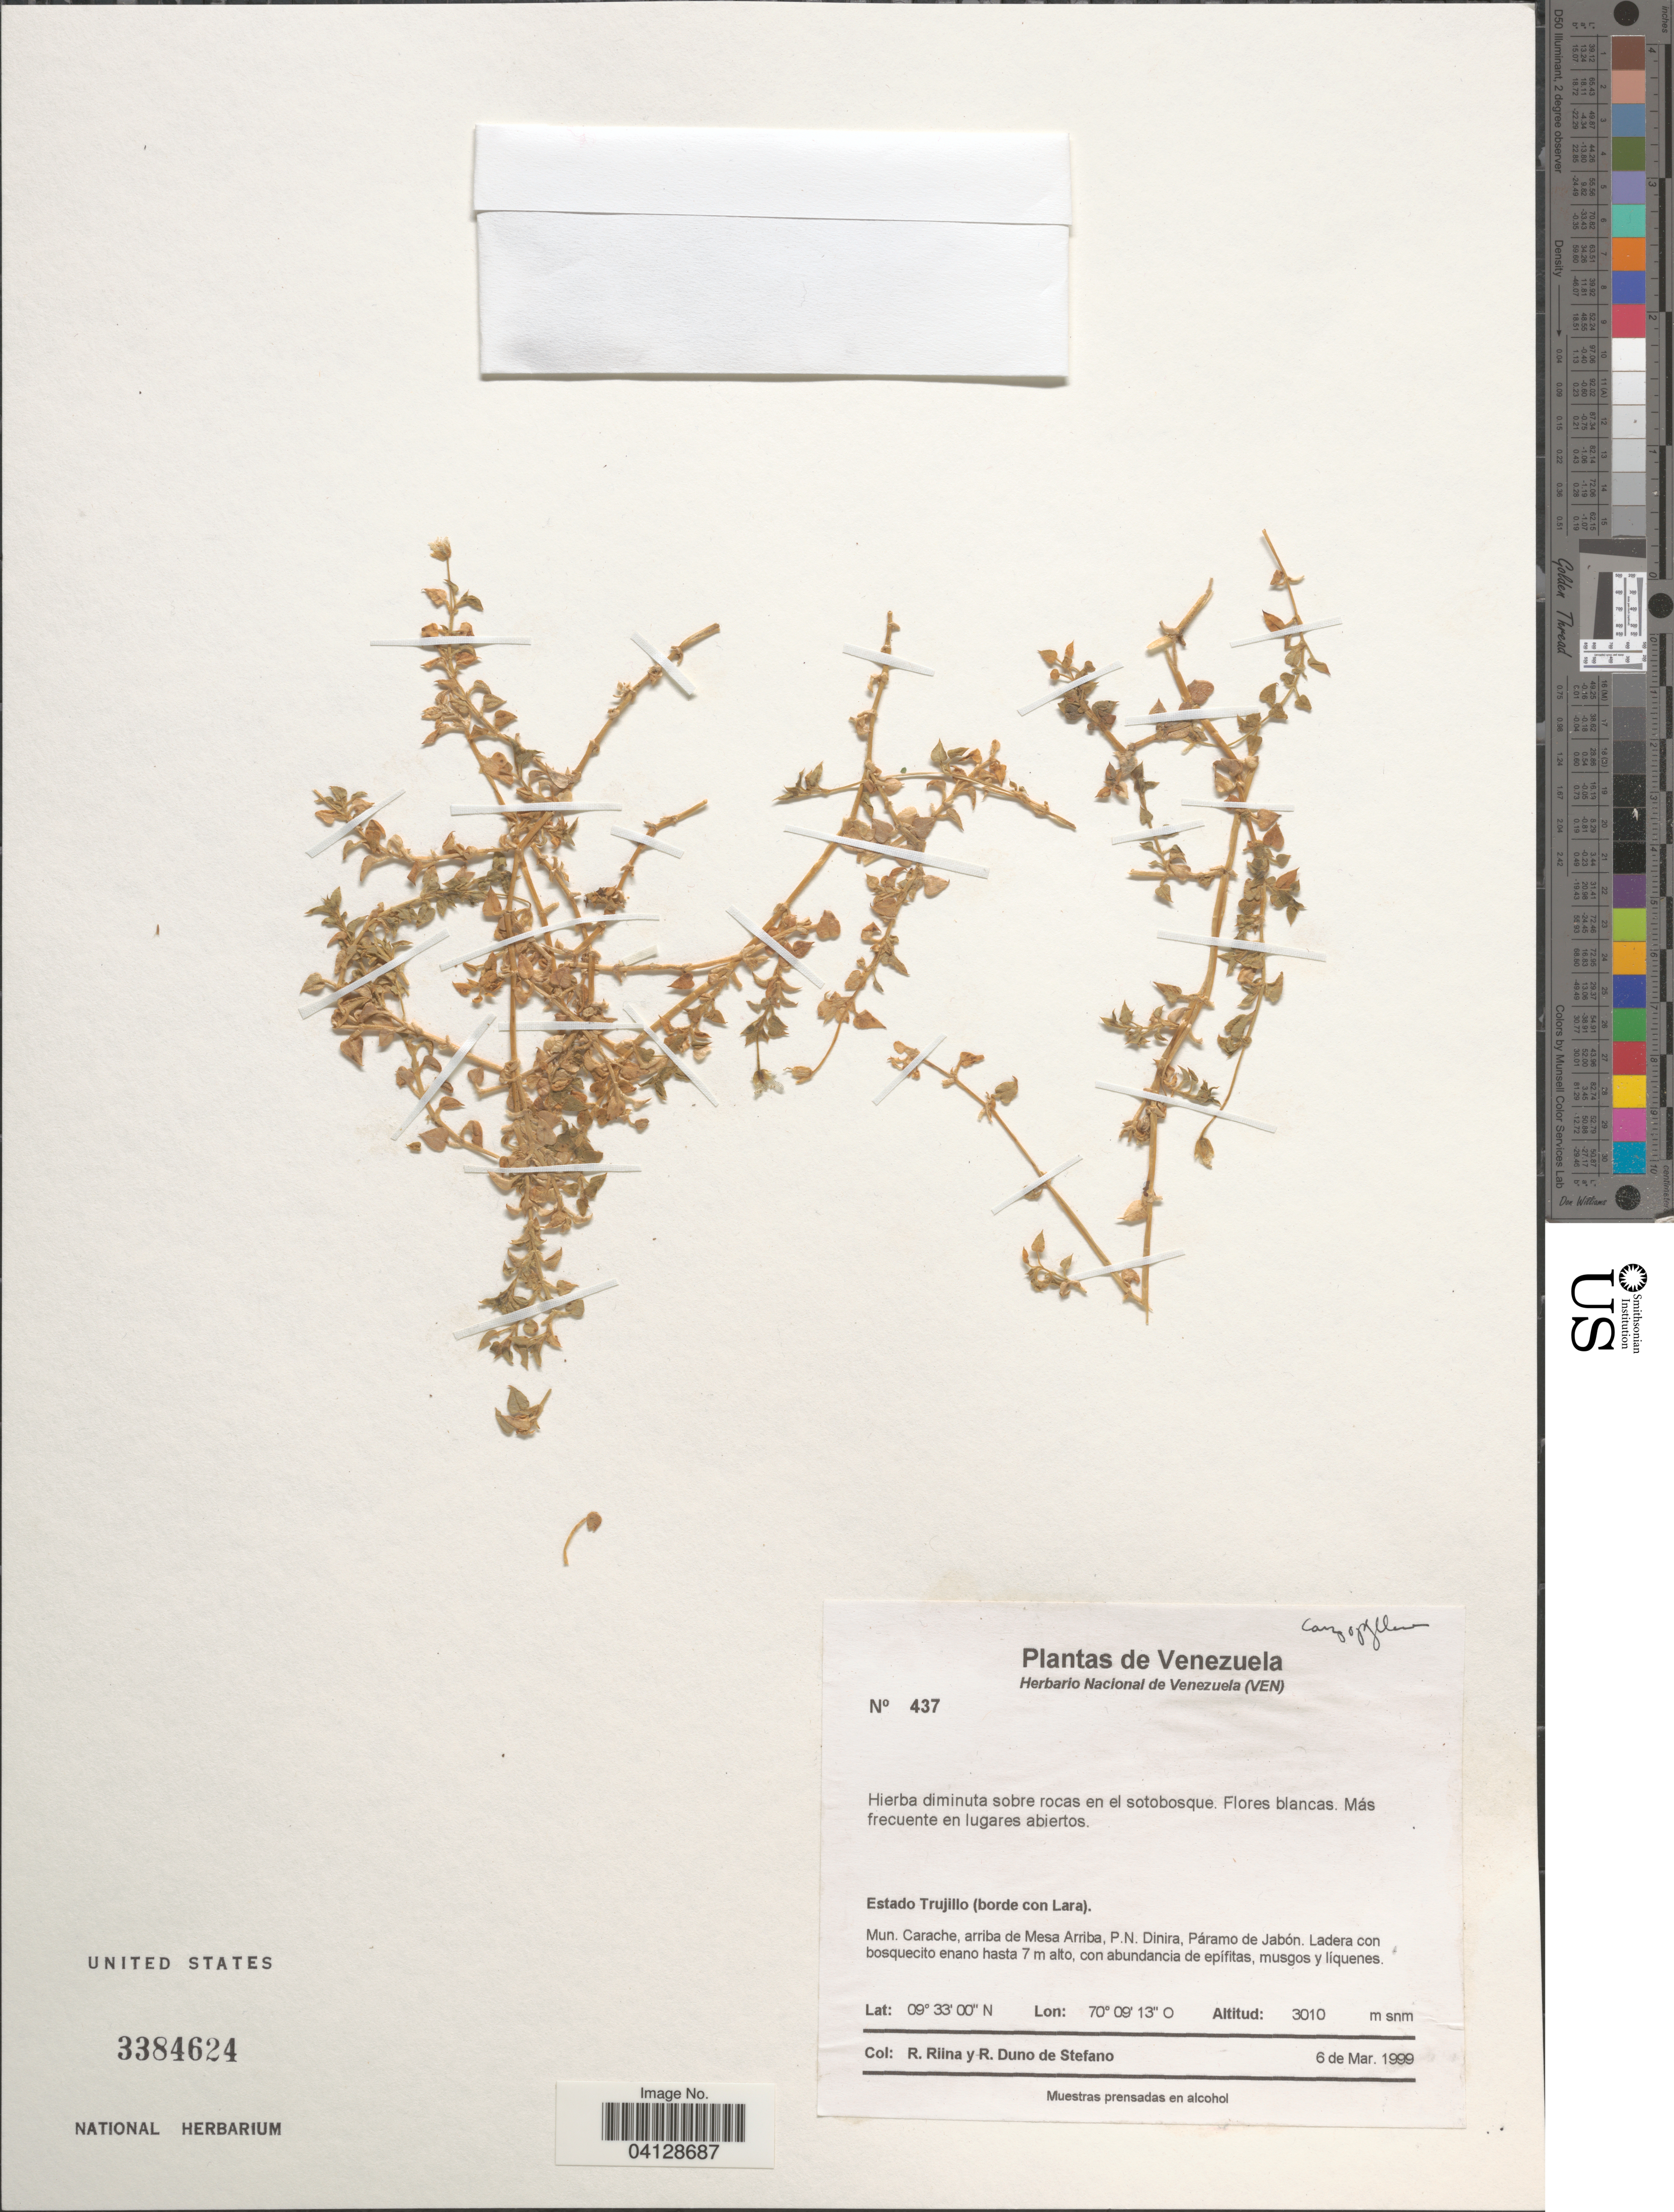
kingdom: Plantae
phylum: Tracheophyta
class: Magnoliopsida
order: Caryophyllales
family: Caryophyllaceae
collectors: R. Riina & R. Duno de Stefano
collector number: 437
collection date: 1999-03-06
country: Venezuela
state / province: Trujillo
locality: (borde con Lara). Mun. Carache, arriba de Mesa Arriba, P.N. Dinira, Páramo de Jabón.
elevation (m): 3010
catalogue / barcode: US 3384624